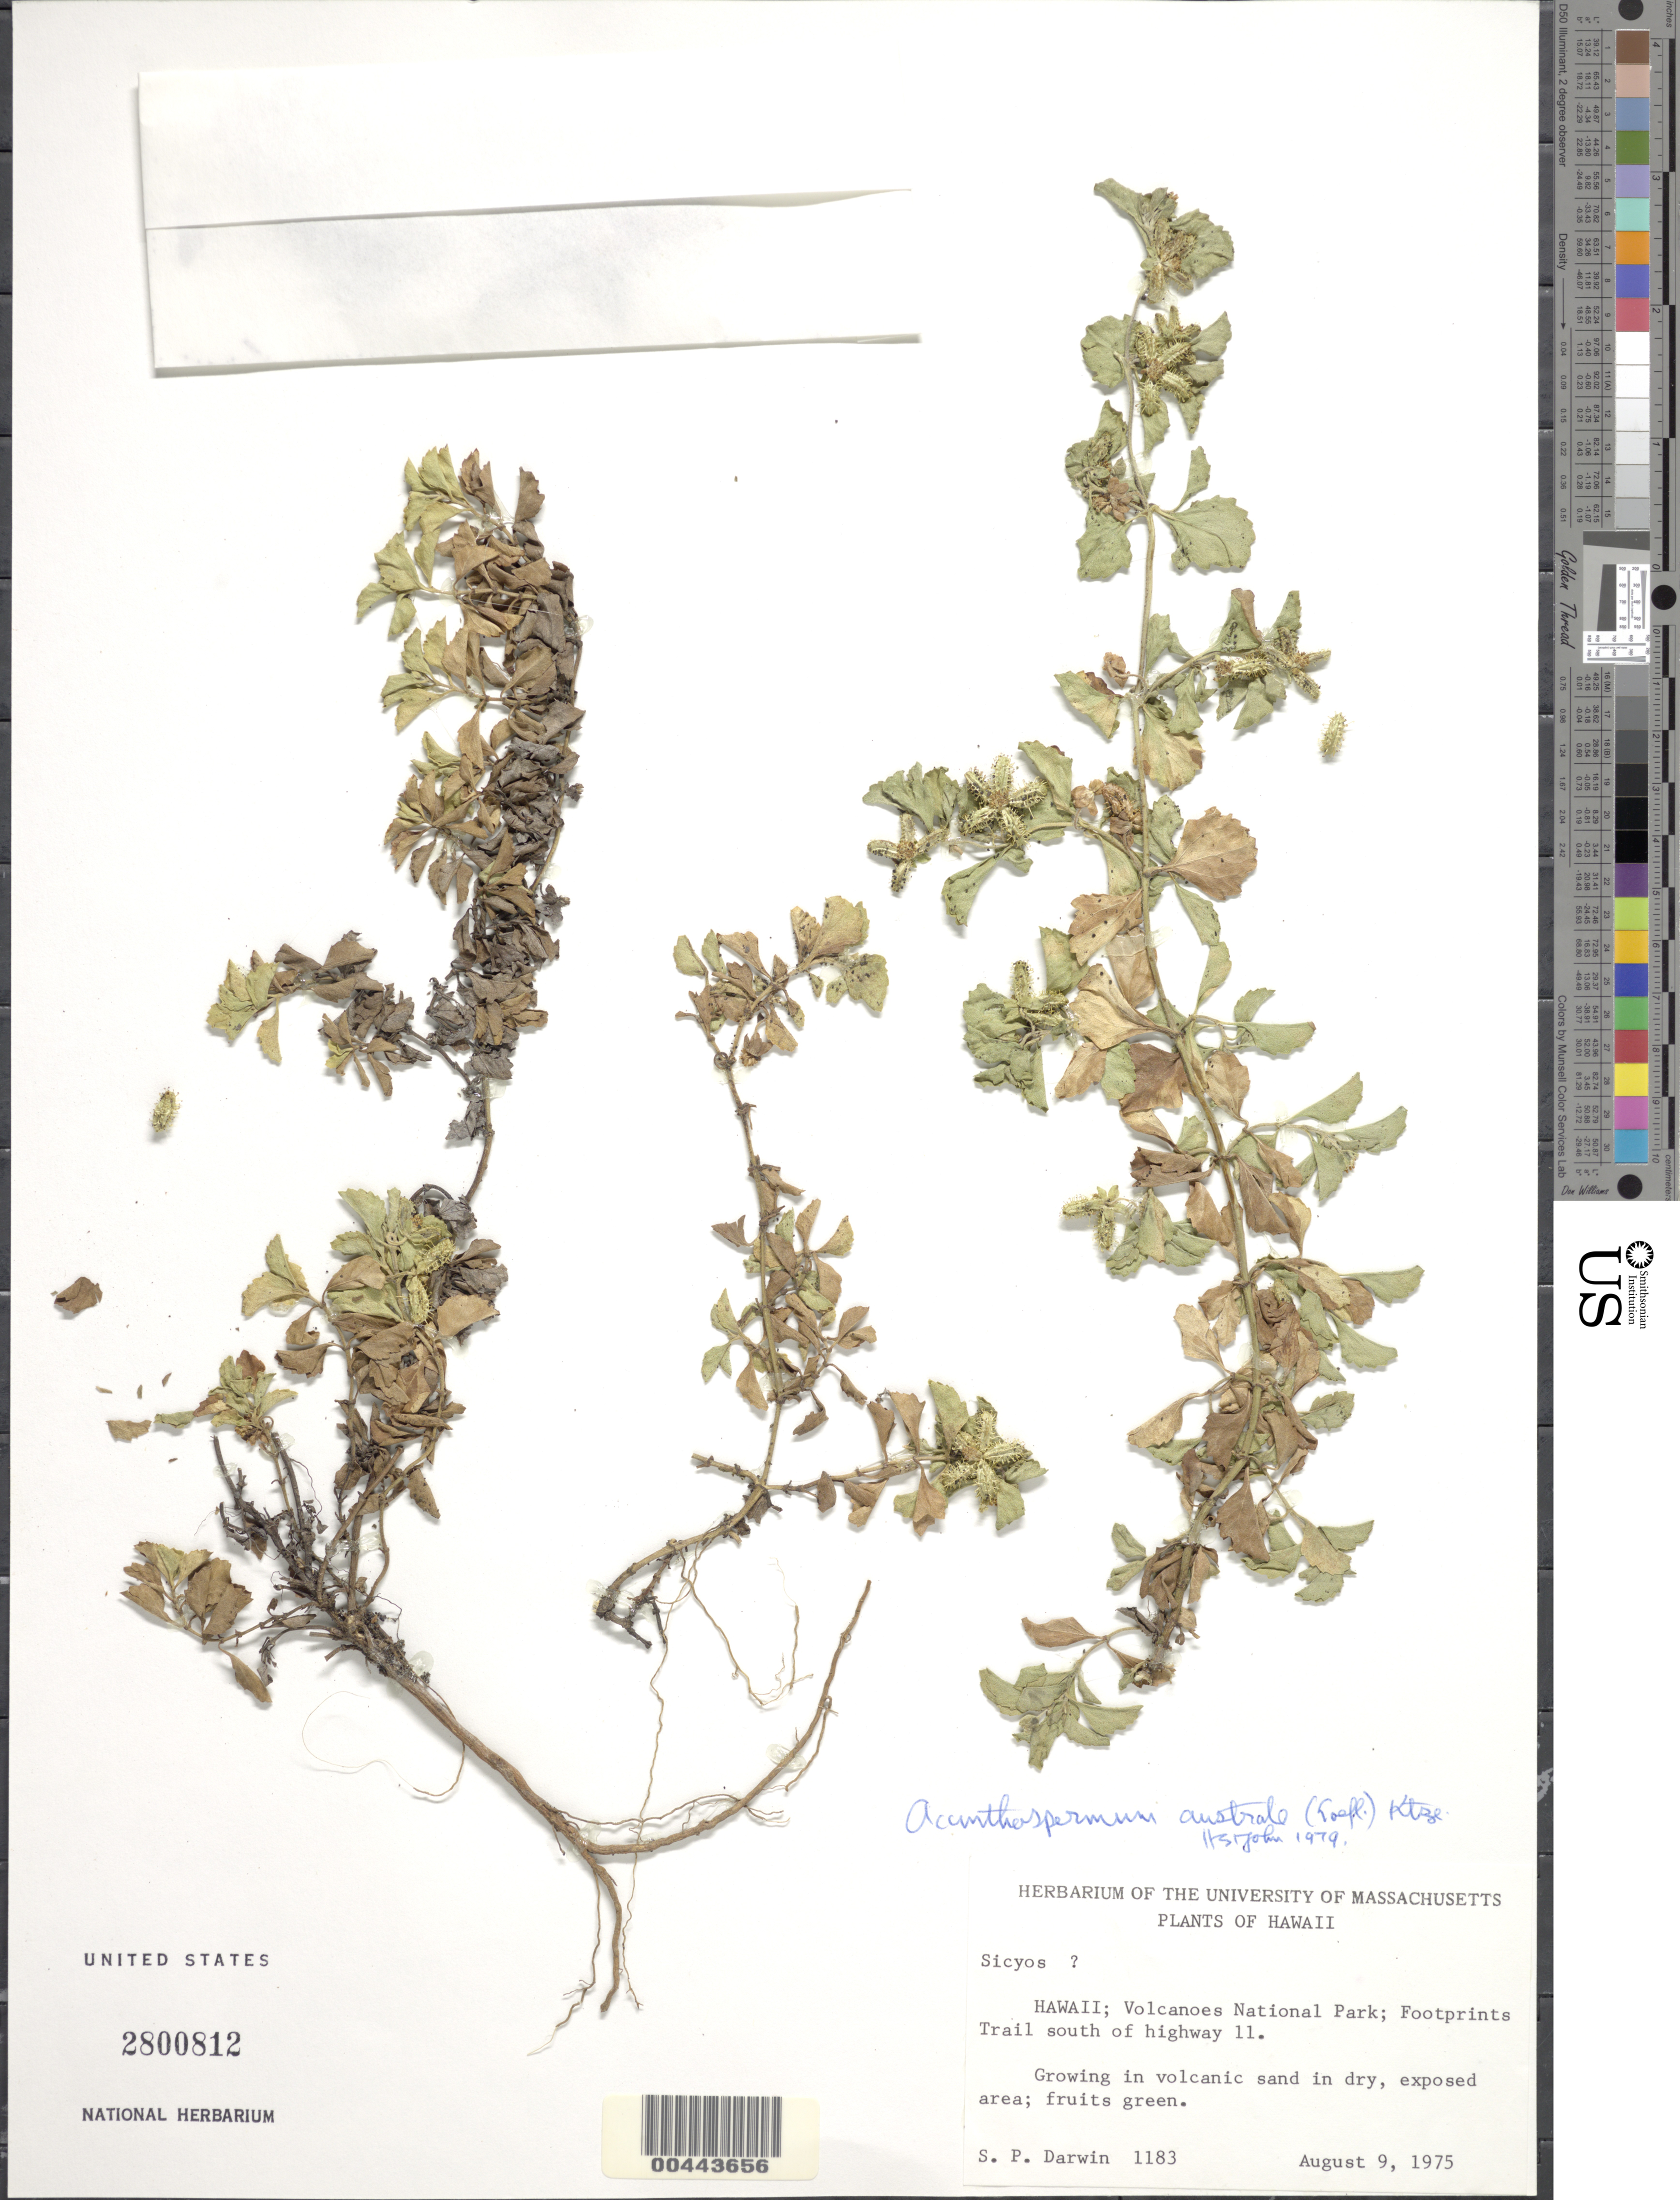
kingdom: Plantae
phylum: Tracheophyta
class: Magnoliopsida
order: Asterales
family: Asteraceae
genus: Acanthospermum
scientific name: Acanthospermum australe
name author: (Loefl.) Kuntze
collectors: S. P. Darwin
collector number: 1183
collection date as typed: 9 Aug 1975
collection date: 1975-08-09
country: United States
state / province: Hawaii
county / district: Hawaii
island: Hawaii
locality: Volcanoes National Park, Footprints Trail south of Highway 11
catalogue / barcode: US 2800812